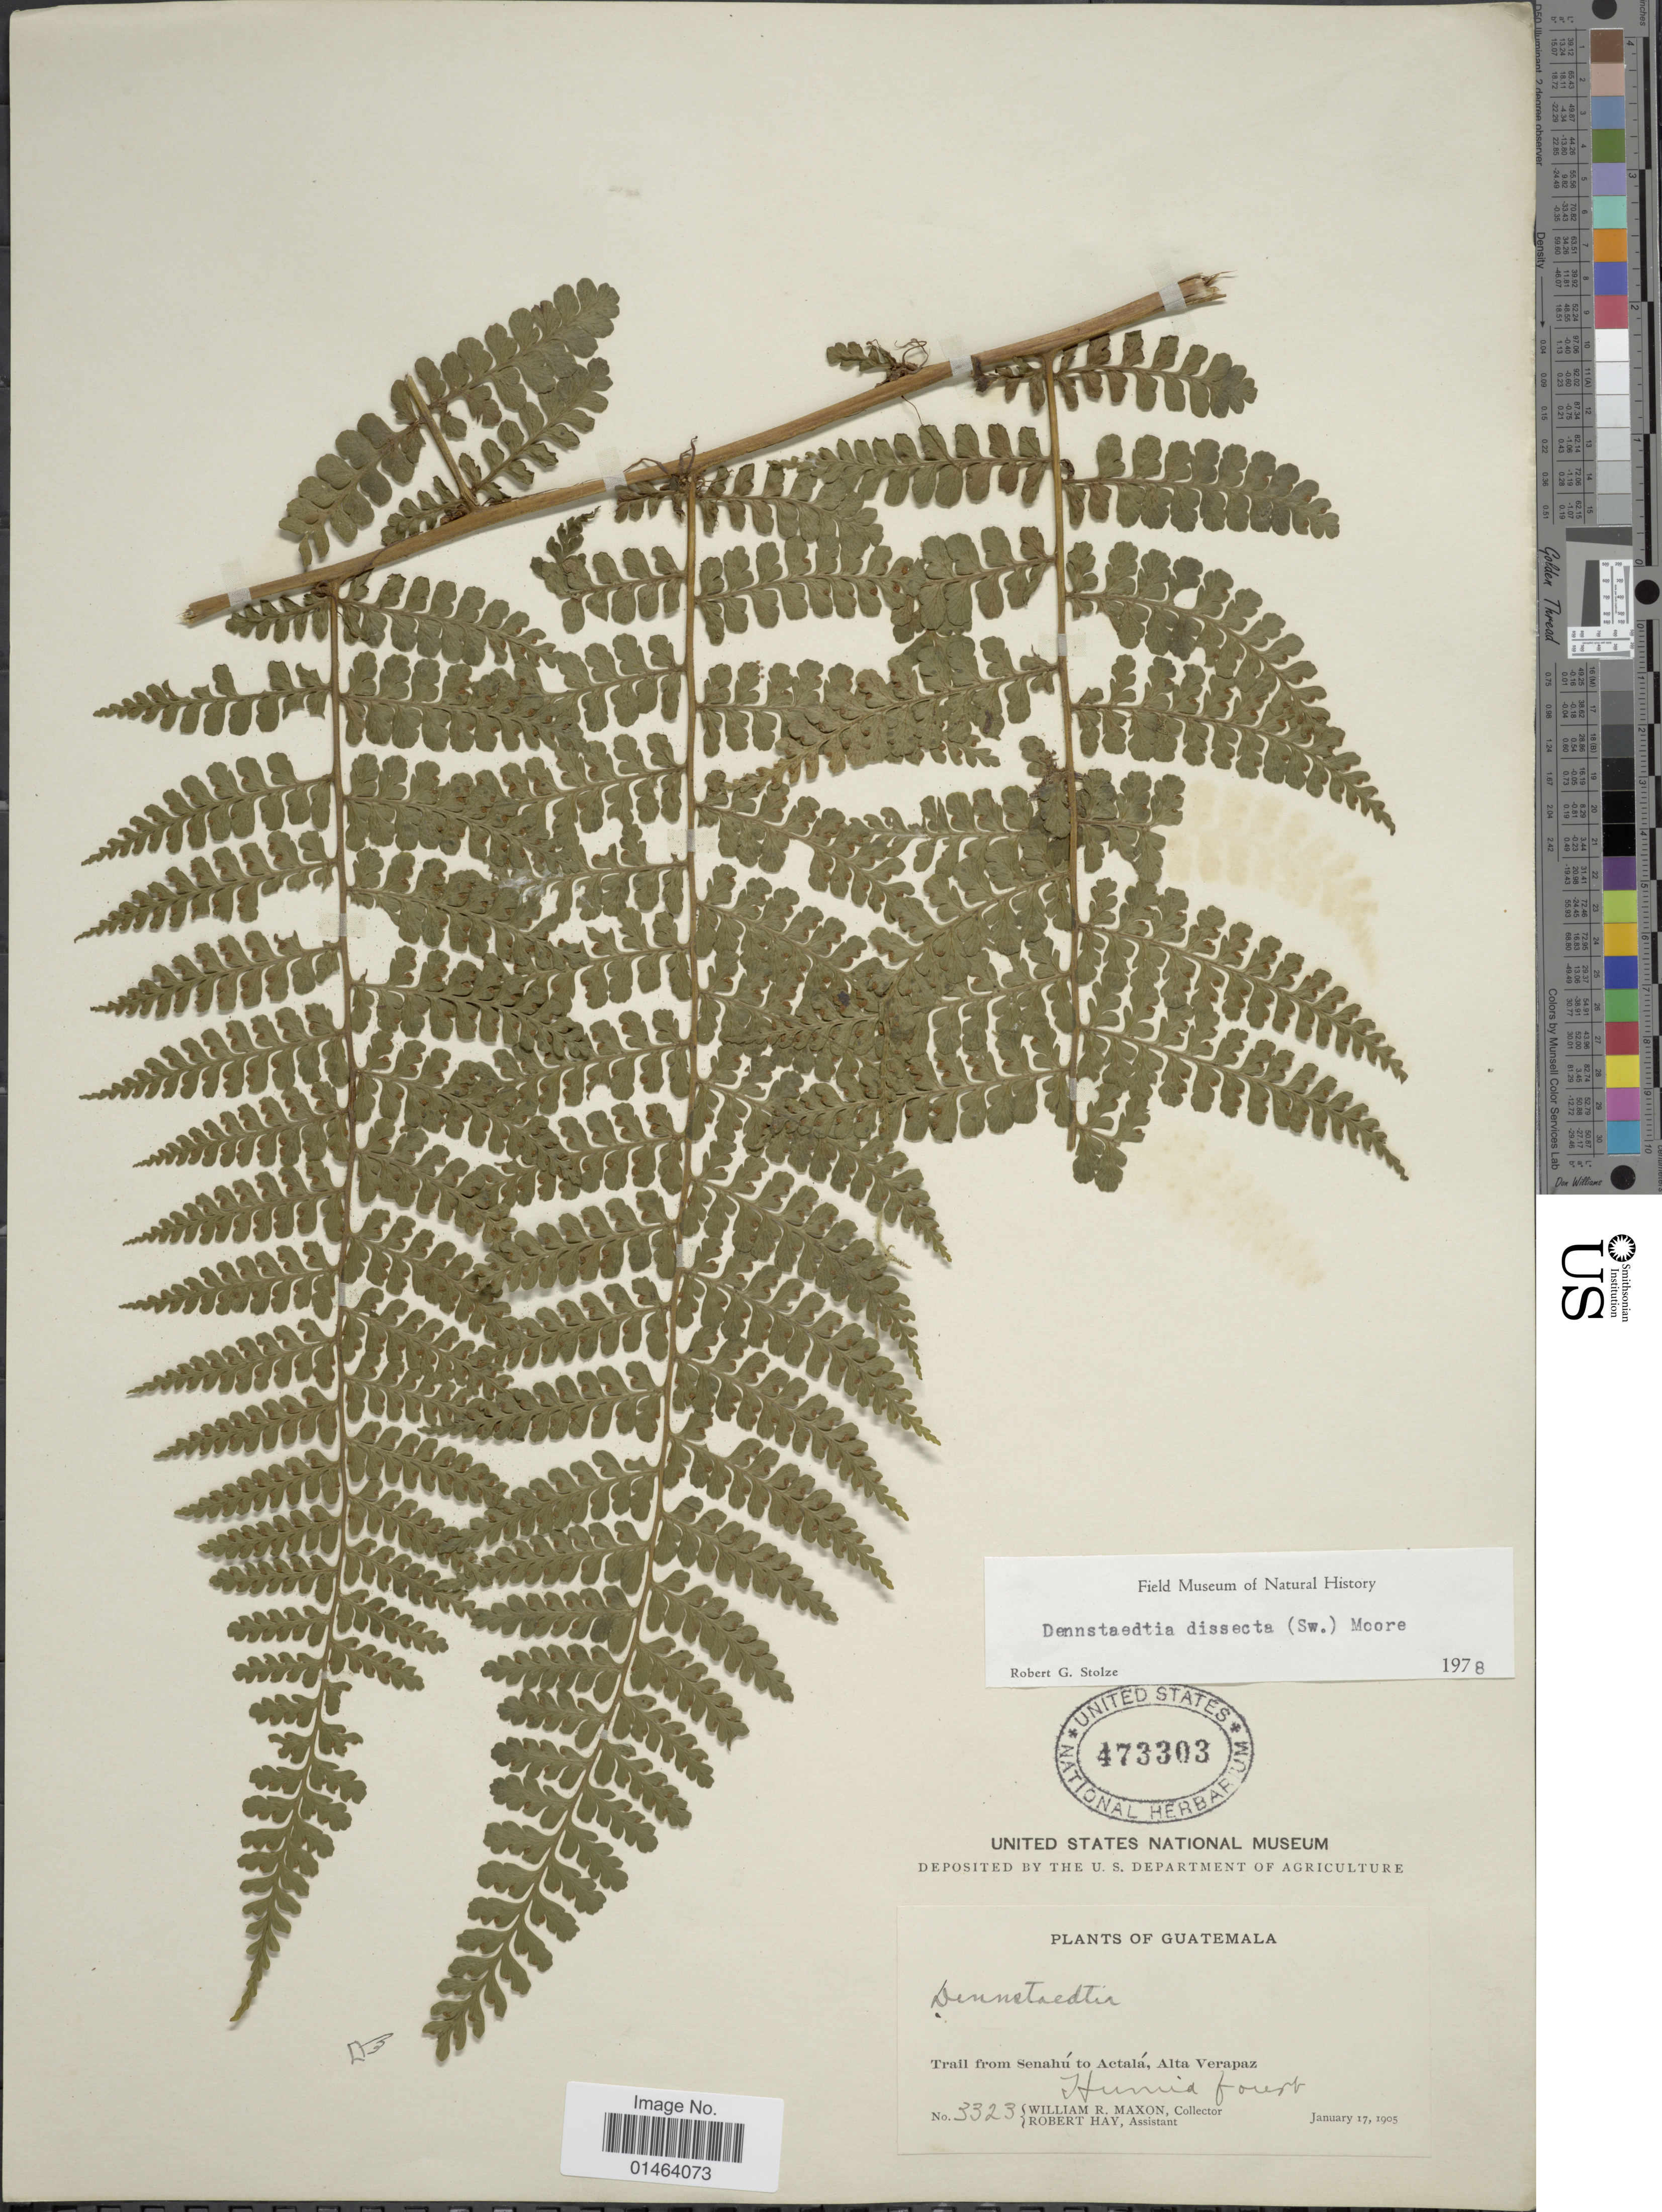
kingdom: Plantae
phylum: Tracheophyta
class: Polypodiopsida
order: Polypodiales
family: Dennstaedtiaceae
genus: Dennstaedtia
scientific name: Dennstaedtia dissecta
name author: (Sw.) T. Moore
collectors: W. R. Maxon & R. H. Hay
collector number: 3323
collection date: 1905-01-17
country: Guatemala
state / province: Alta Verapaz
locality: Guatemala, trail from Senahu to Actala.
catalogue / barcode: US 473303